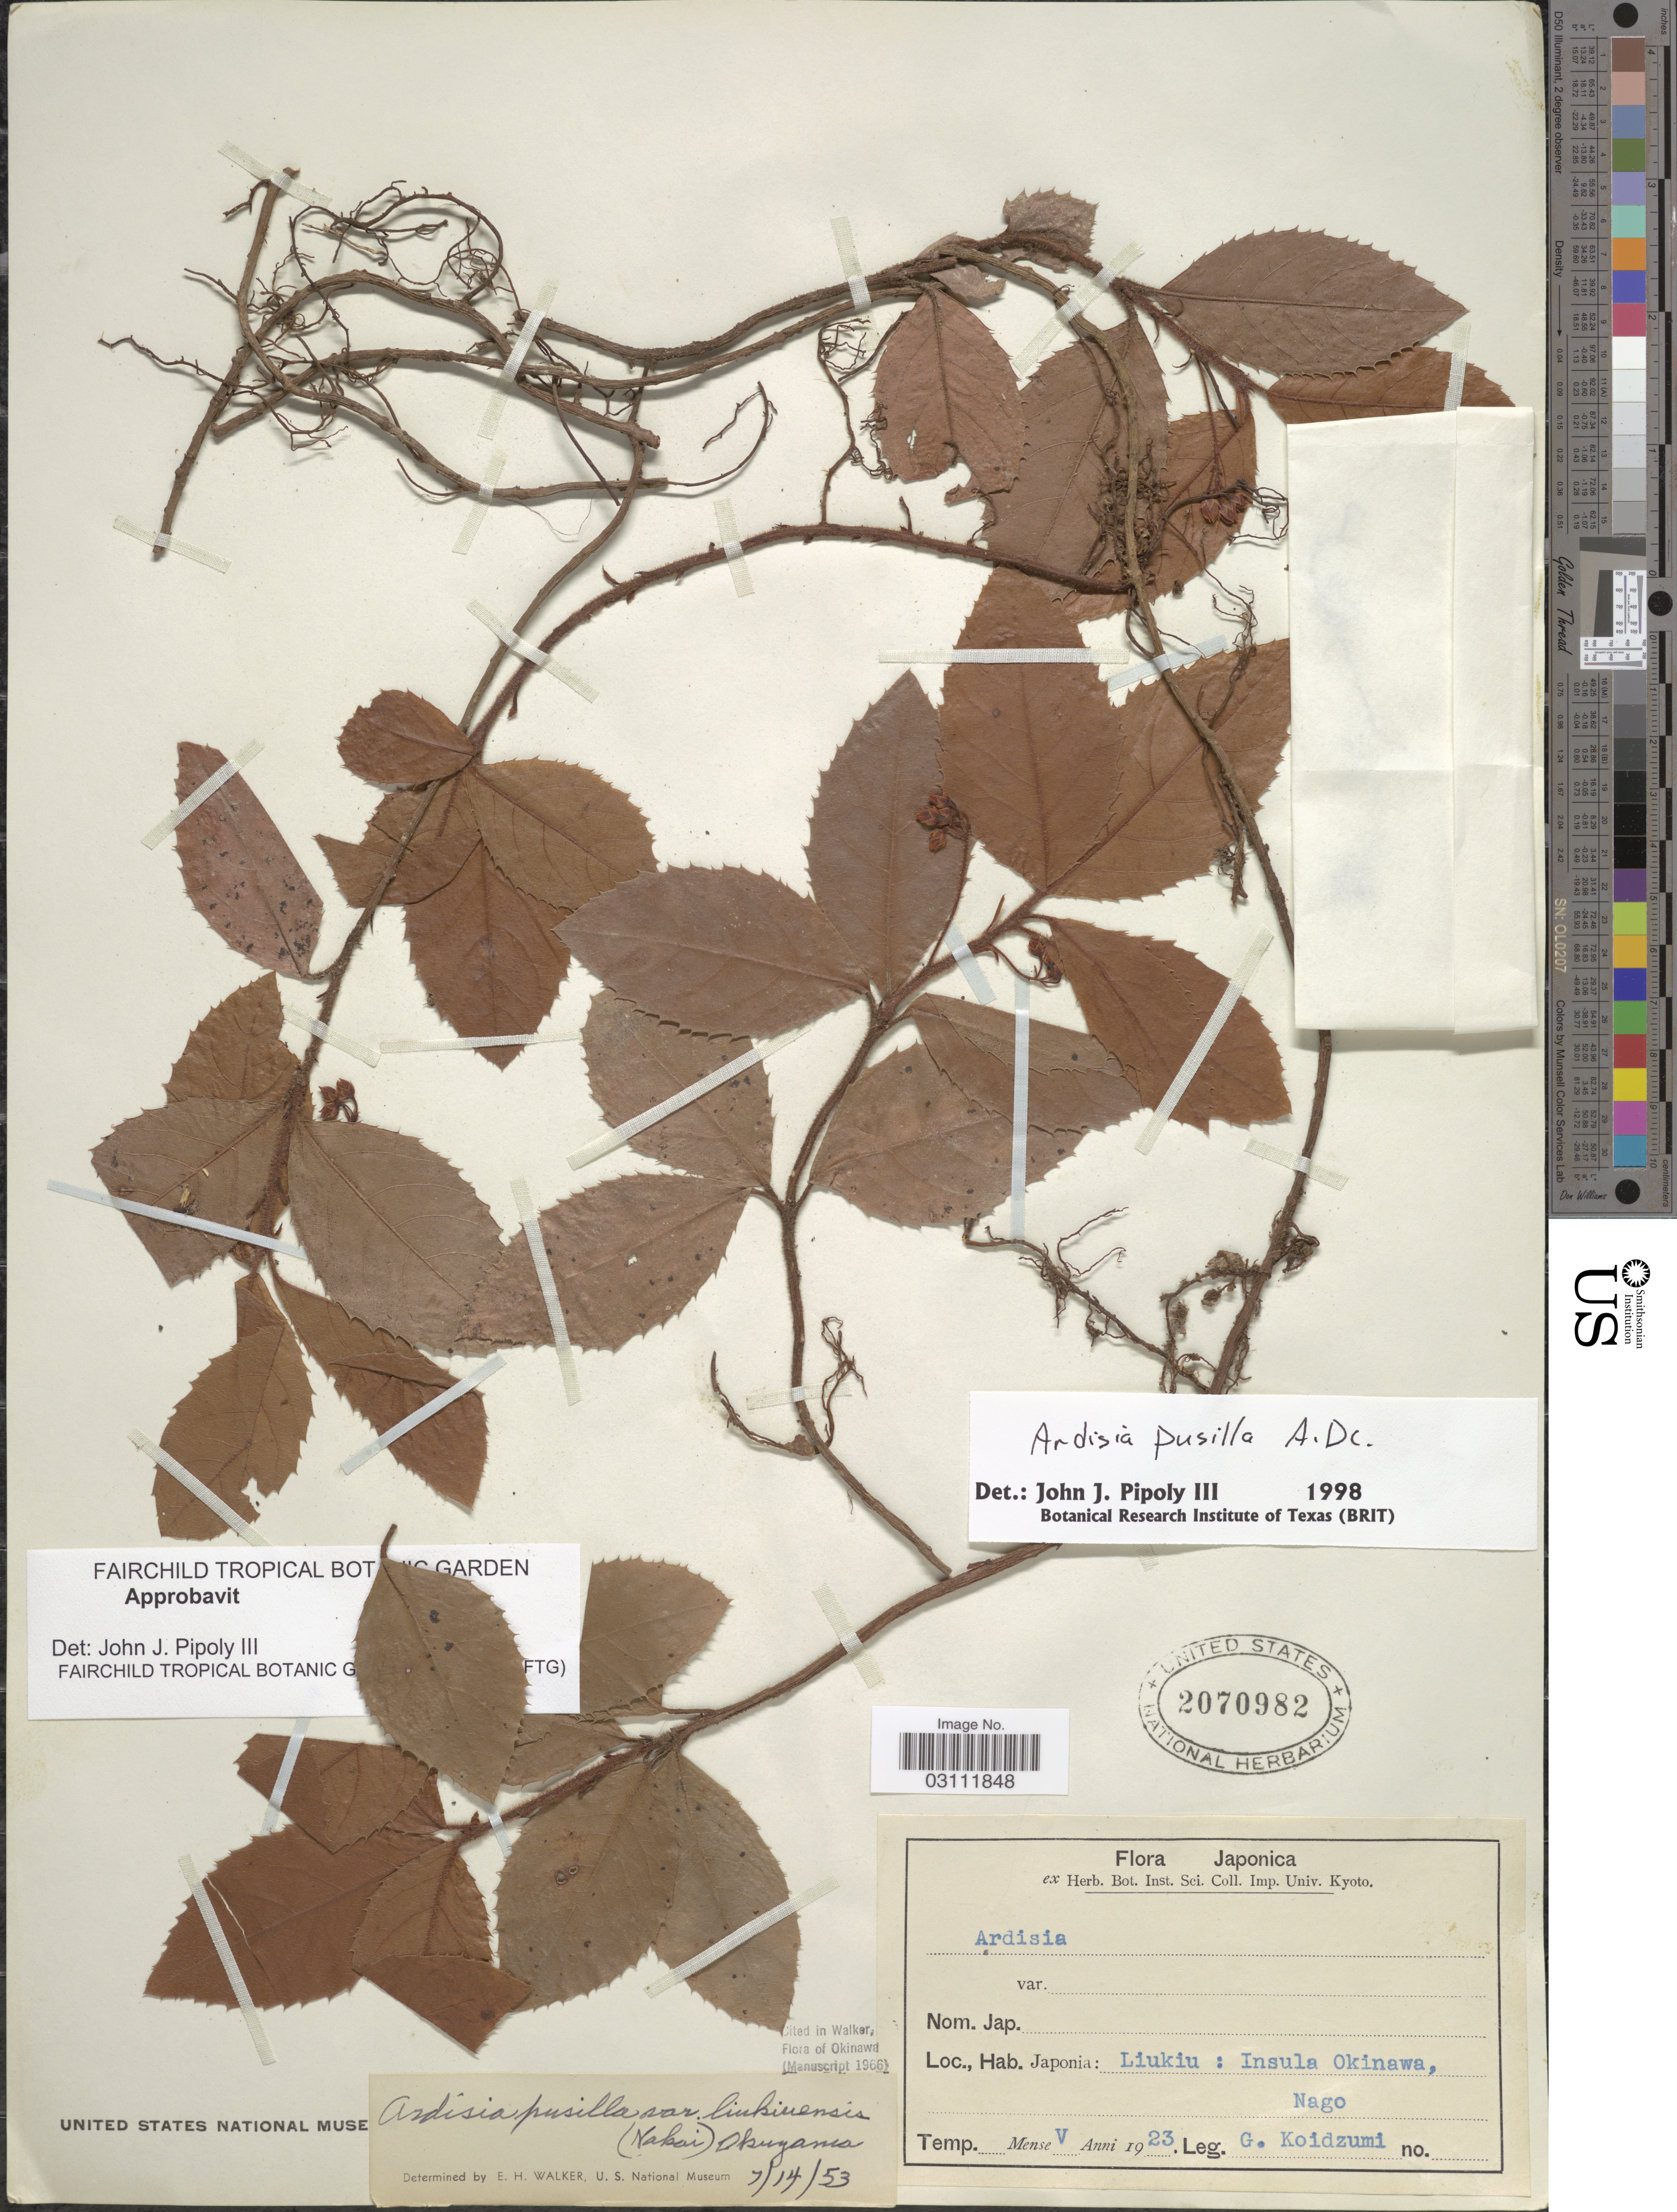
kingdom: Plantae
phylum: Tracheophyta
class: Magnoliopsida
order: Ericales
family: Primulaceae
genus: Ardisia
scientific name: Ardisia pusilla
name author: A. DC.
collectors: G. Koidzumi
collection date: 1923-05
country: Japan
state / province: Okinawa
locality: Liukiu. Nago.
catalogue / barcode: US 2070982